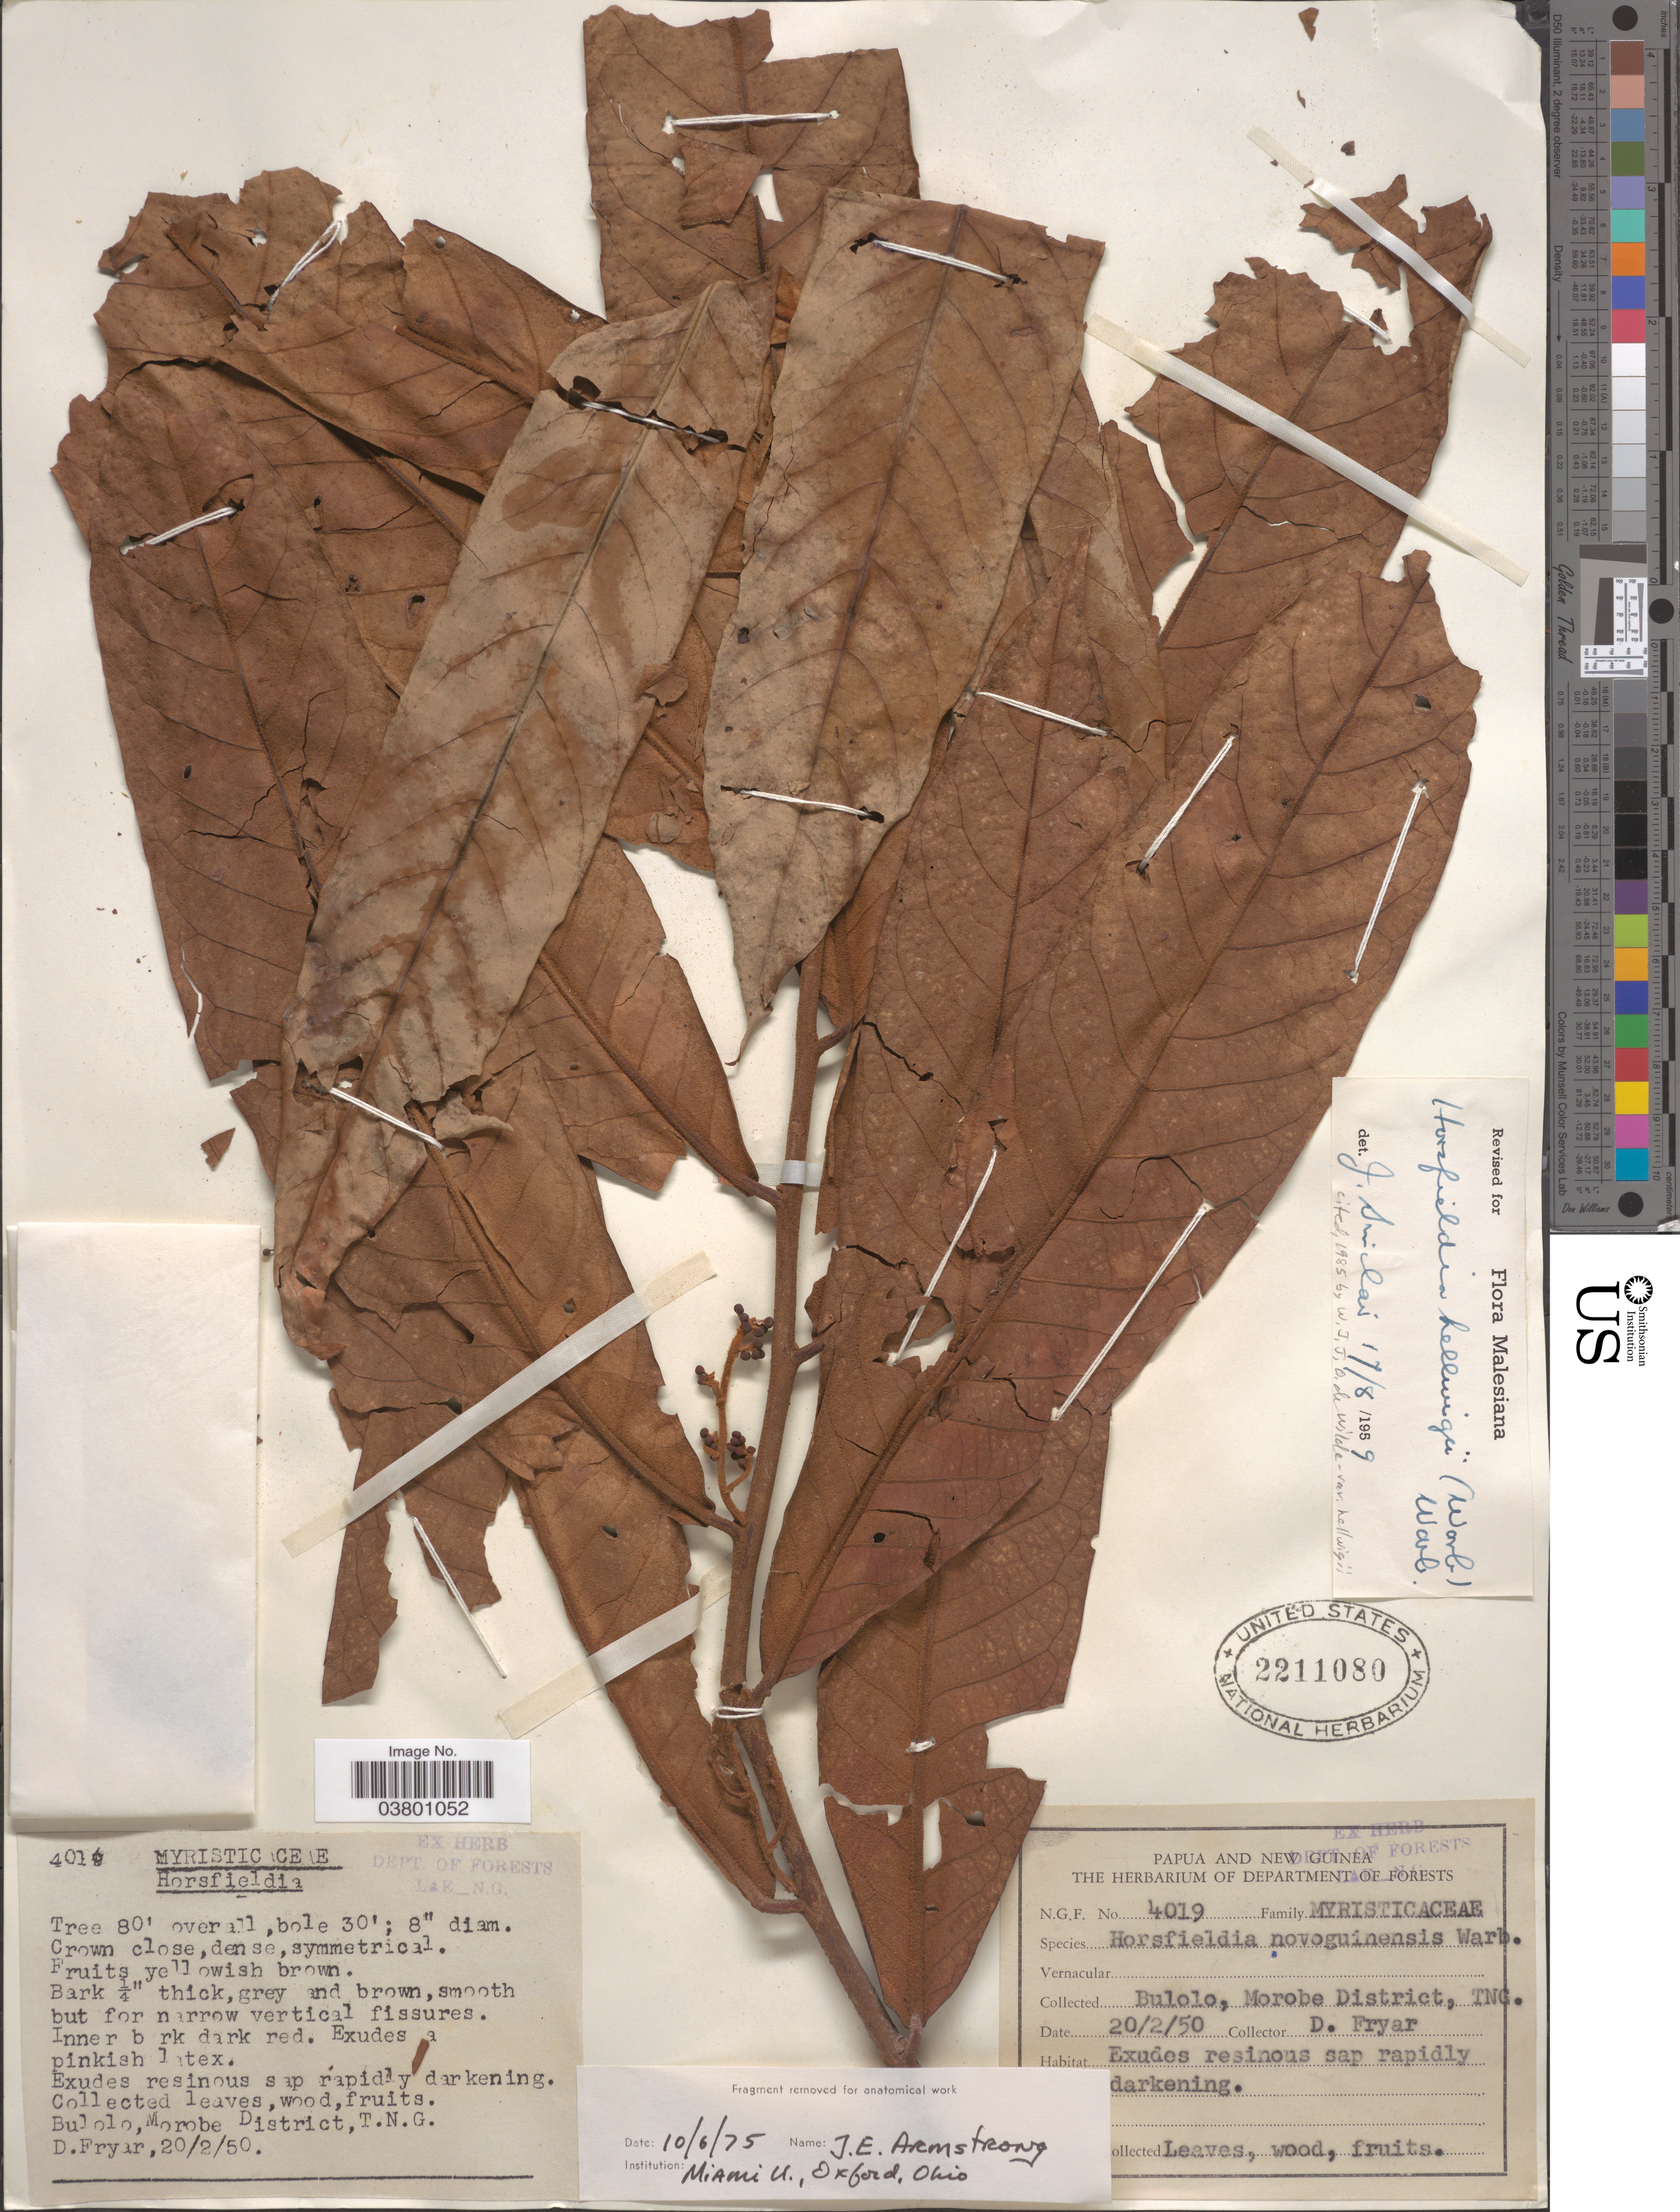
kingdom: Plantae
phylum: Tracheophyta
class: Magnoliopsida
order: Magnoliales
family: Myristicaceae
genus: Horsfieldia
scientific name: Horsfieldia hellwigii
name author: Warb.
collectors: D. Fryar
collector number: N.G.F. 4019/401?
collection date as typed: Transcribed d/m/y: 20/2/50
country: Papua New Guinea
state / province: Morobe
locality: Bulolo, Morobe District, TNG.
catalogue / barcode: US 2211080